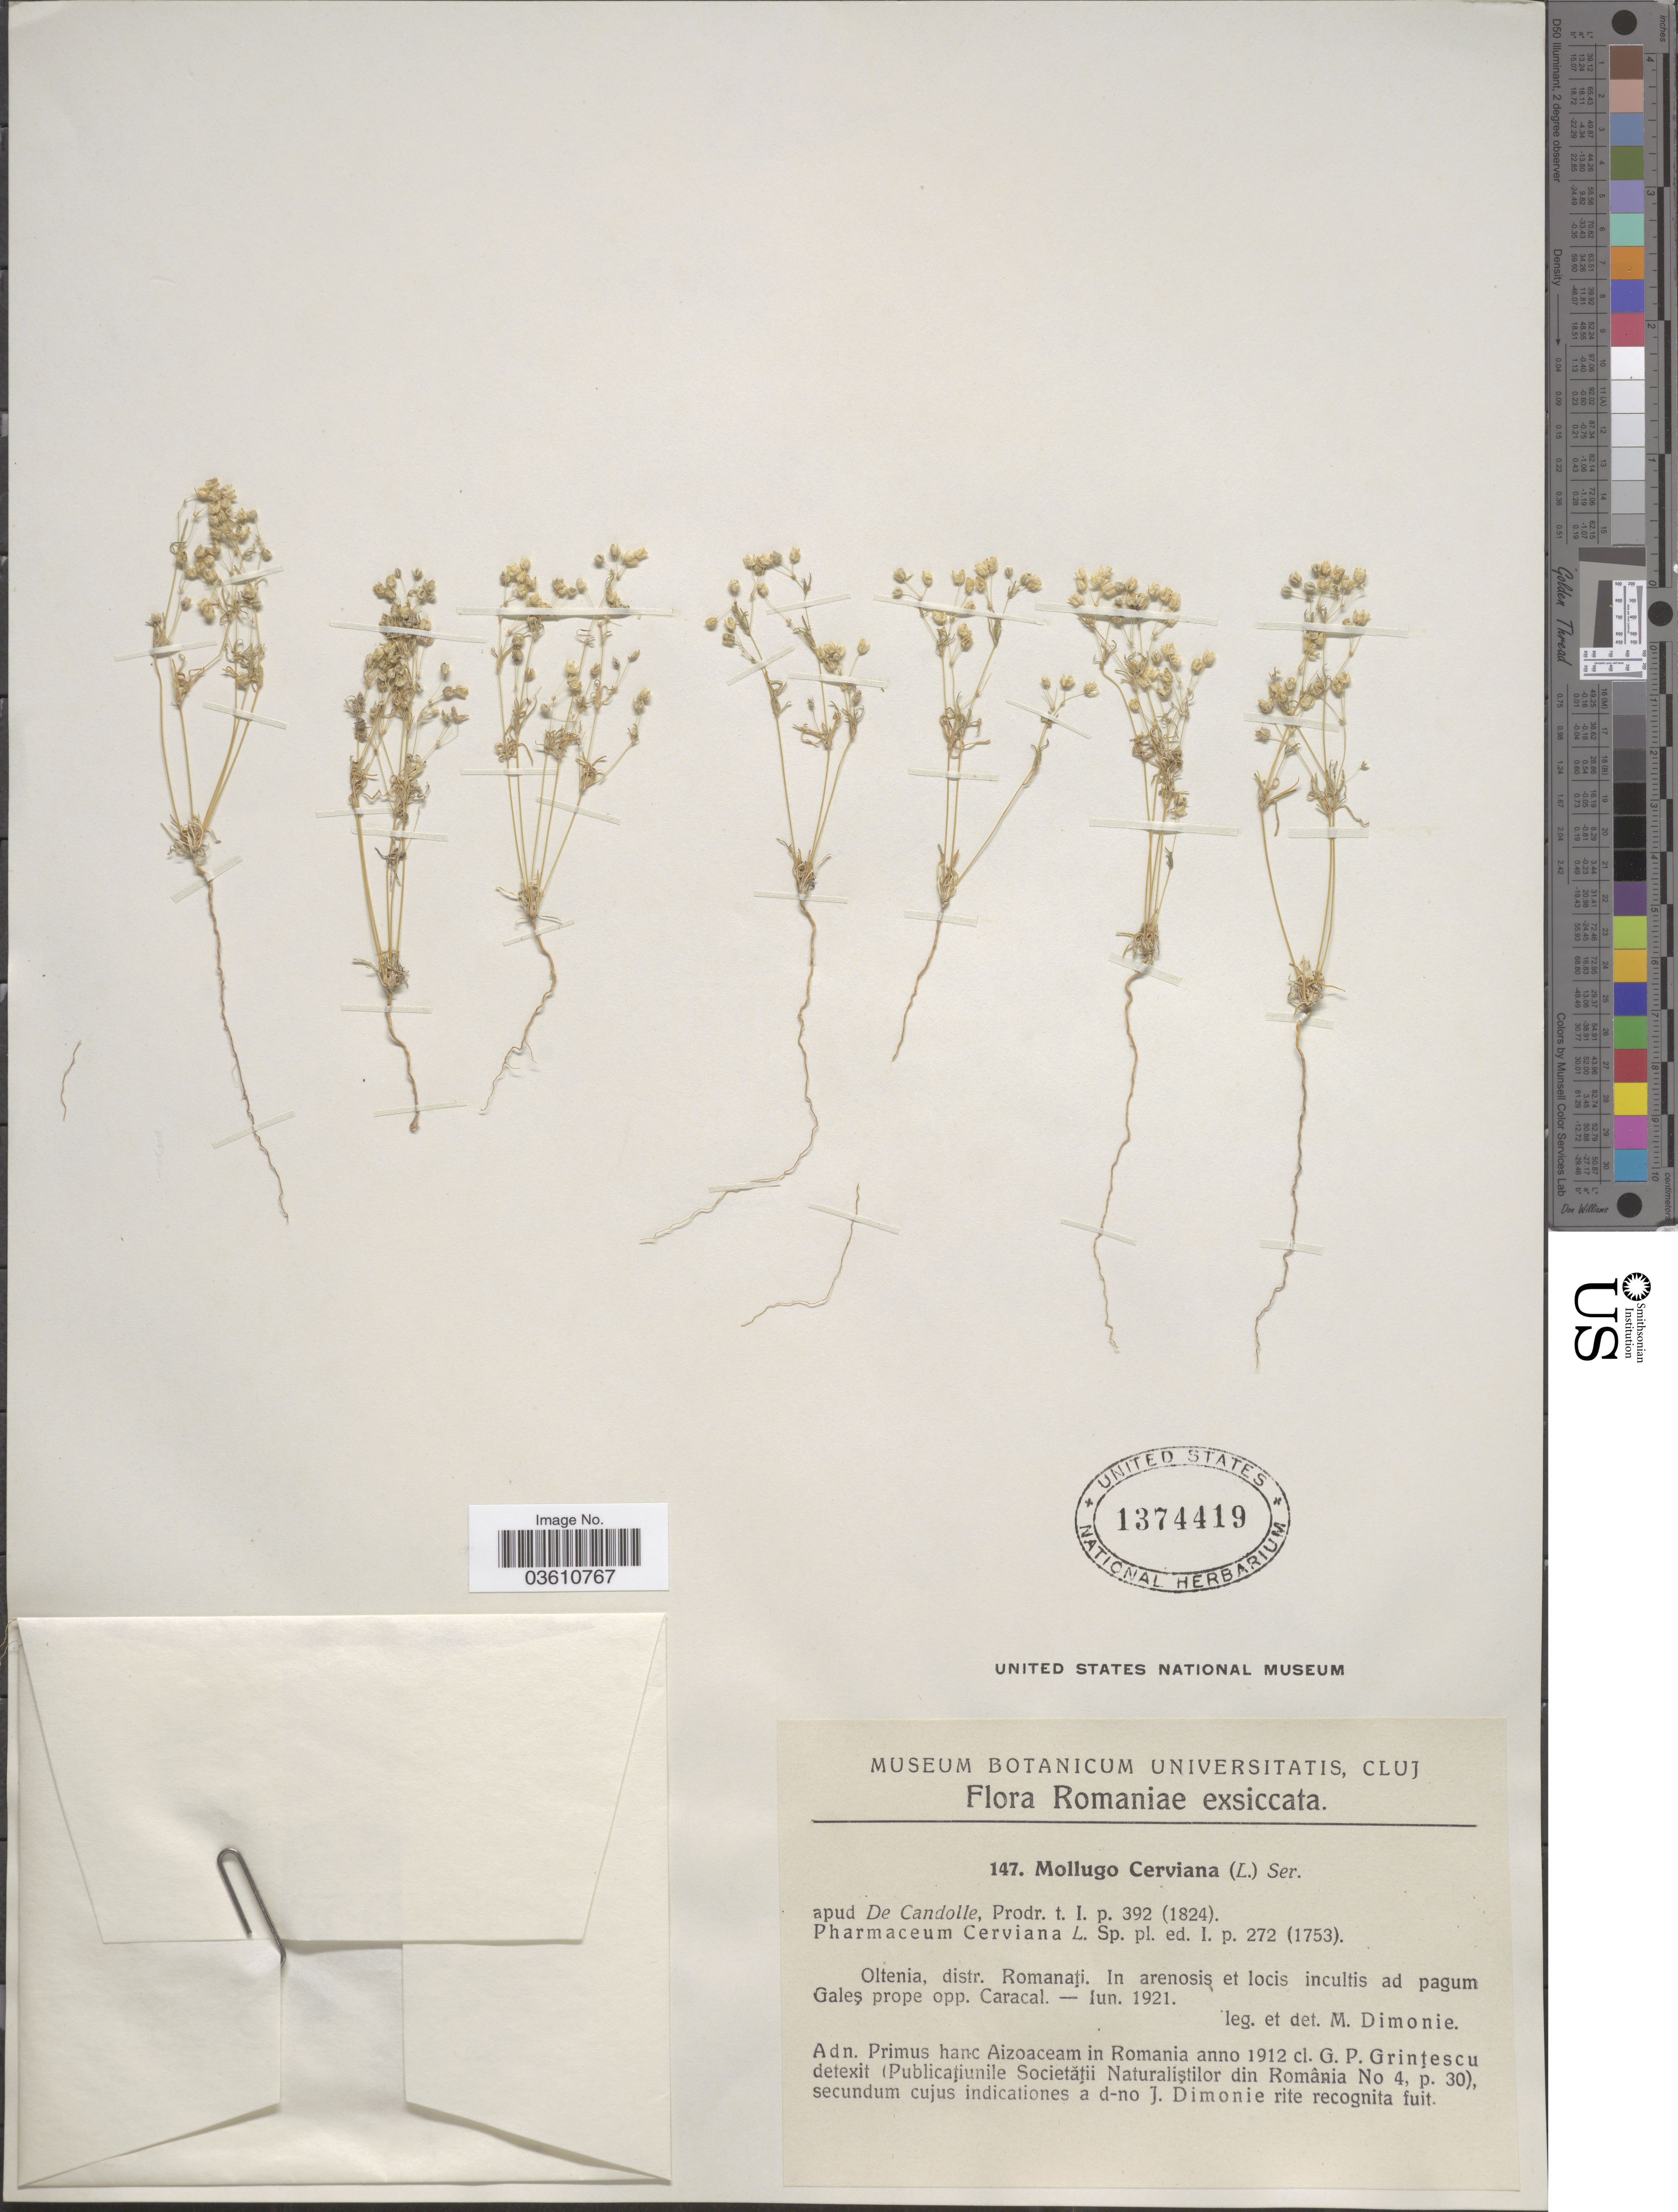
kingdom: Plantae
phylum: Tracheophyta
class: Magnoliopsida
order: Caryophyllales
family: Molluginaceae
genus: Hypertelis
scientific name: Hypertelis cerviana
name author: (L.) Thulin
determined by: Strong, Mark T., (BOT), Smithsonian Institution - National Museum of Natural History (UNITED STATES)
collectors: -. Dimonie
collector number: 147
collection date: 1921-06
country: Romania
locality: Oltenia, distr. Romanaţi. Ad pagum Galeş prope opp. Caracal.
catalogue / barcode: US 1374419